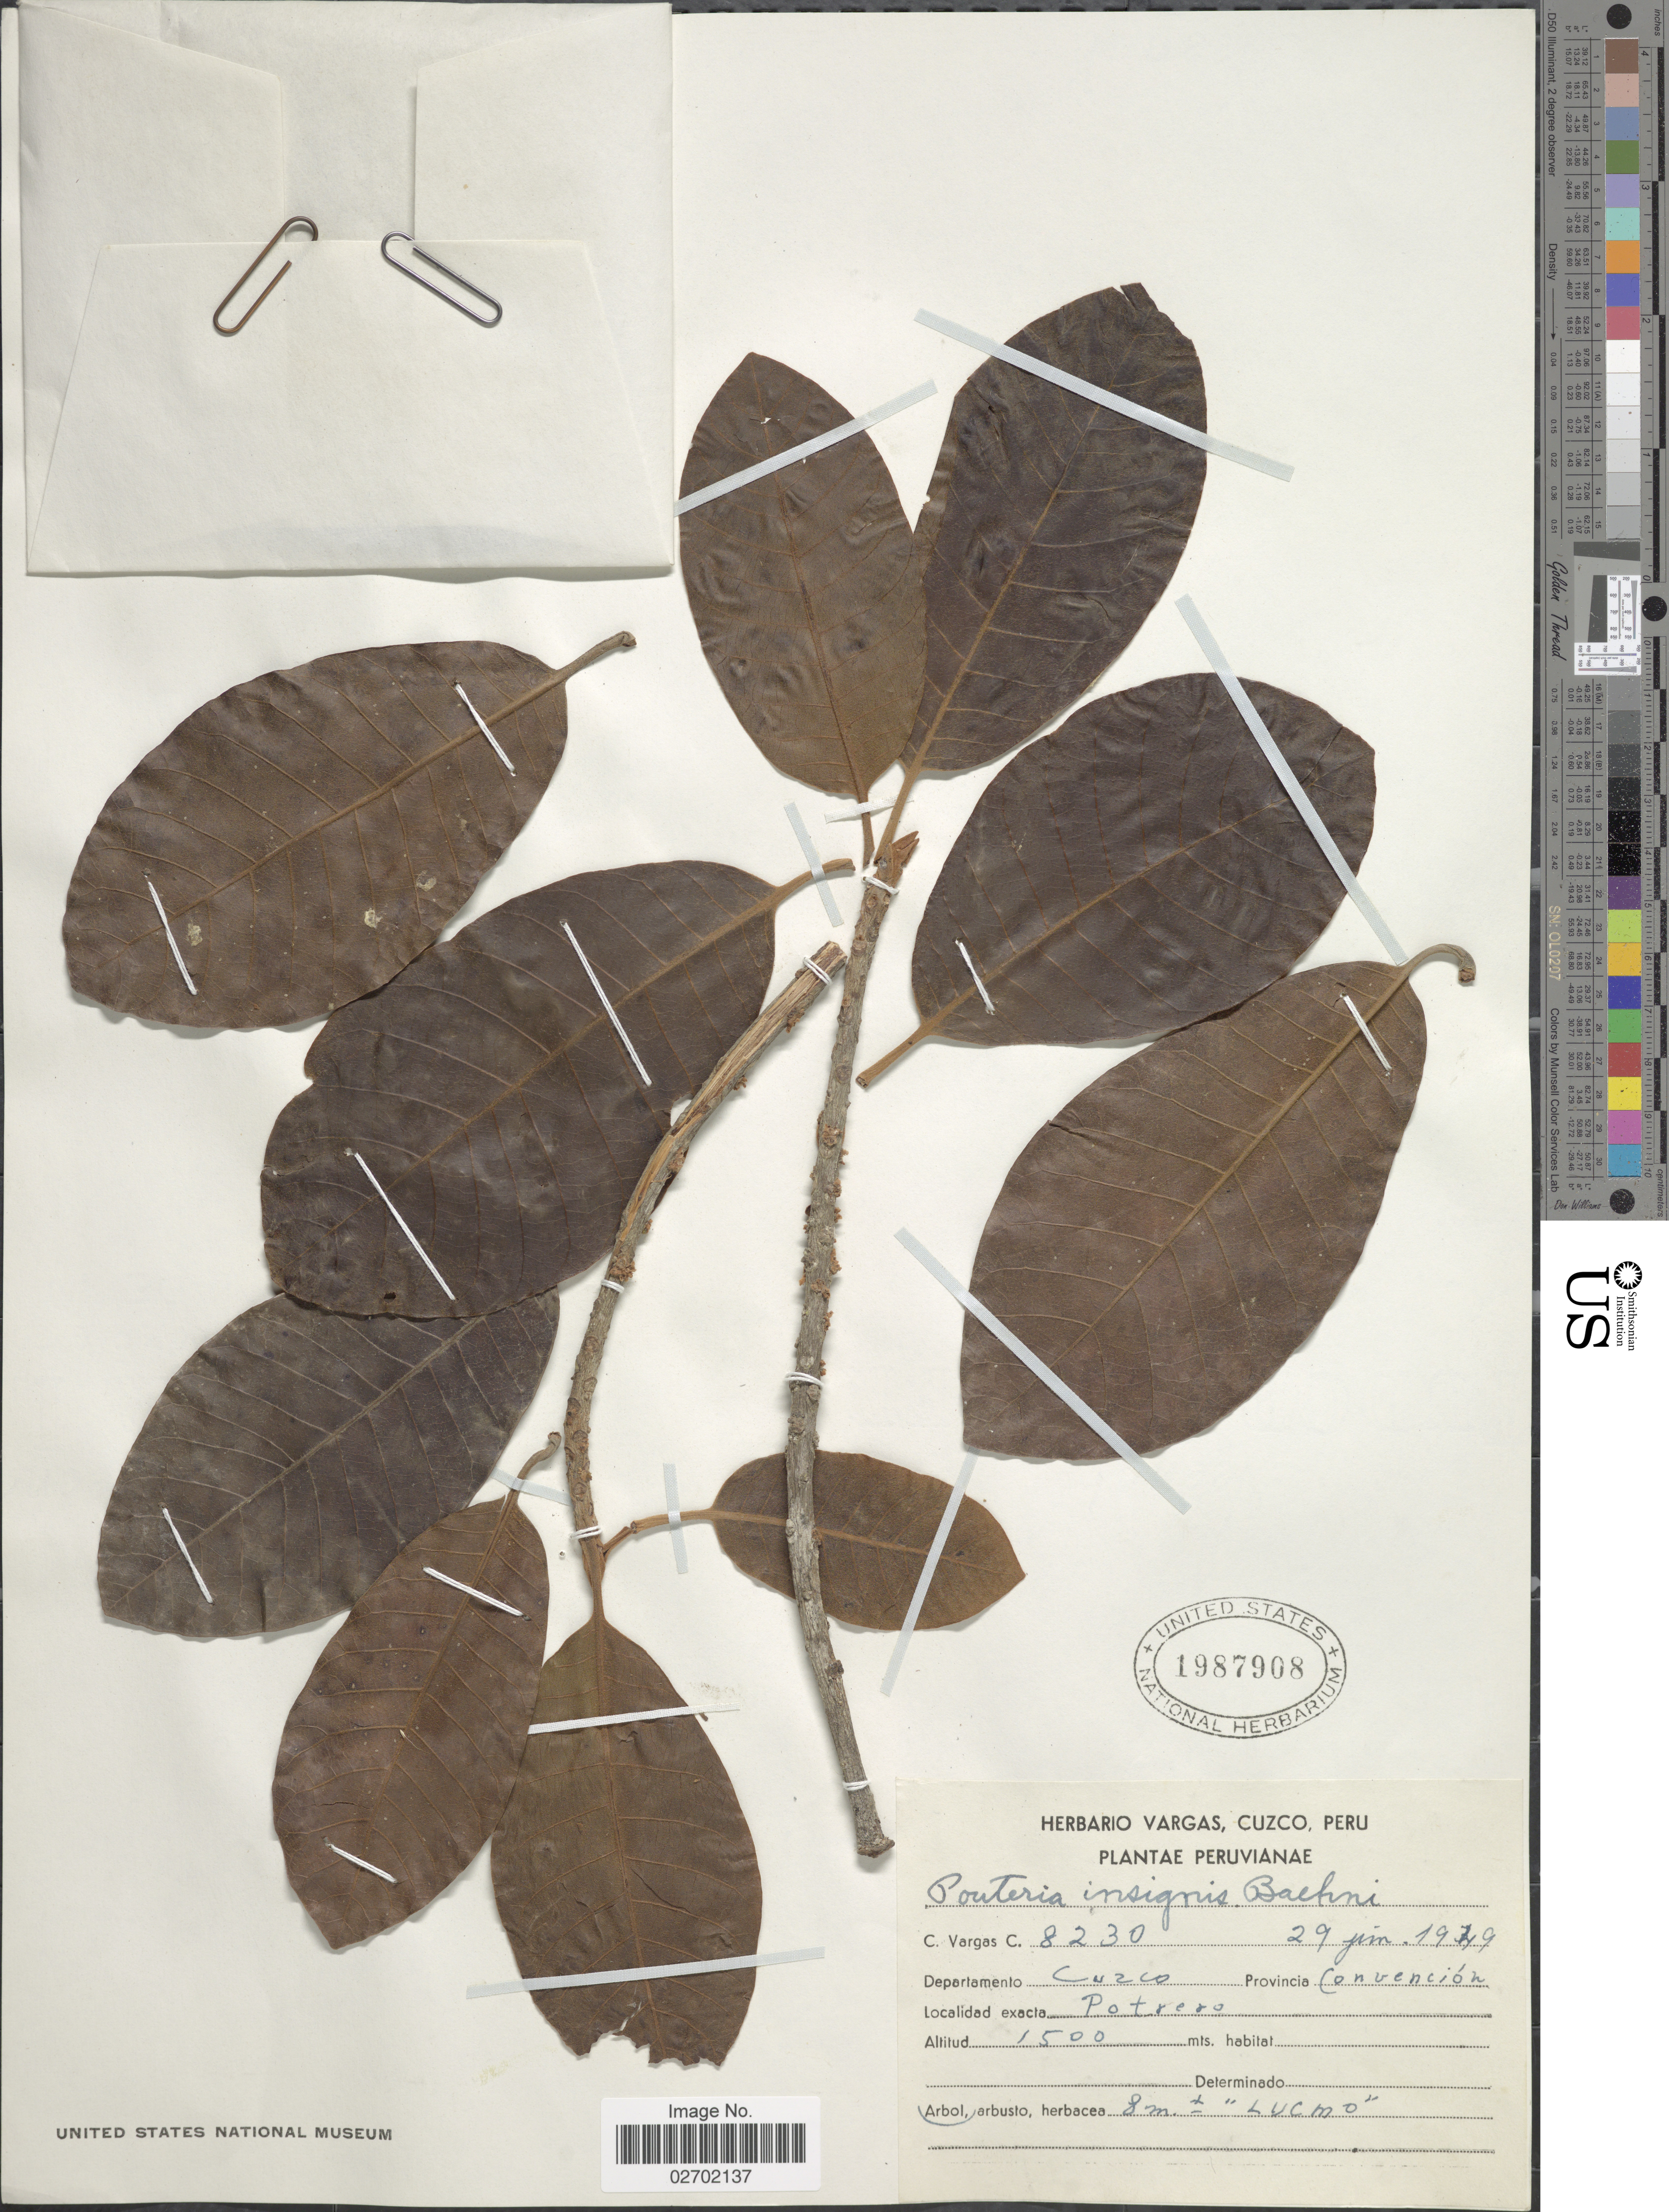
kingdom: Plantae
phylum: Tracheophyta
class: Magnoliopsida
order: Ericales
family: Sapotaceae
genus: Pouteria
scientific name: Pouteria lucuma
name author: (Ruiz & Pav.) Kuntze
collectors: C. Vargas Calderón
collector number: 8230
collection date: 1949-06-29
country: Peru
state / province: Cusco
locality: Departamento Cuzco, Provincia Convención, Potrero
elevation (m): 1500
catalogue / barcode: US 1987908